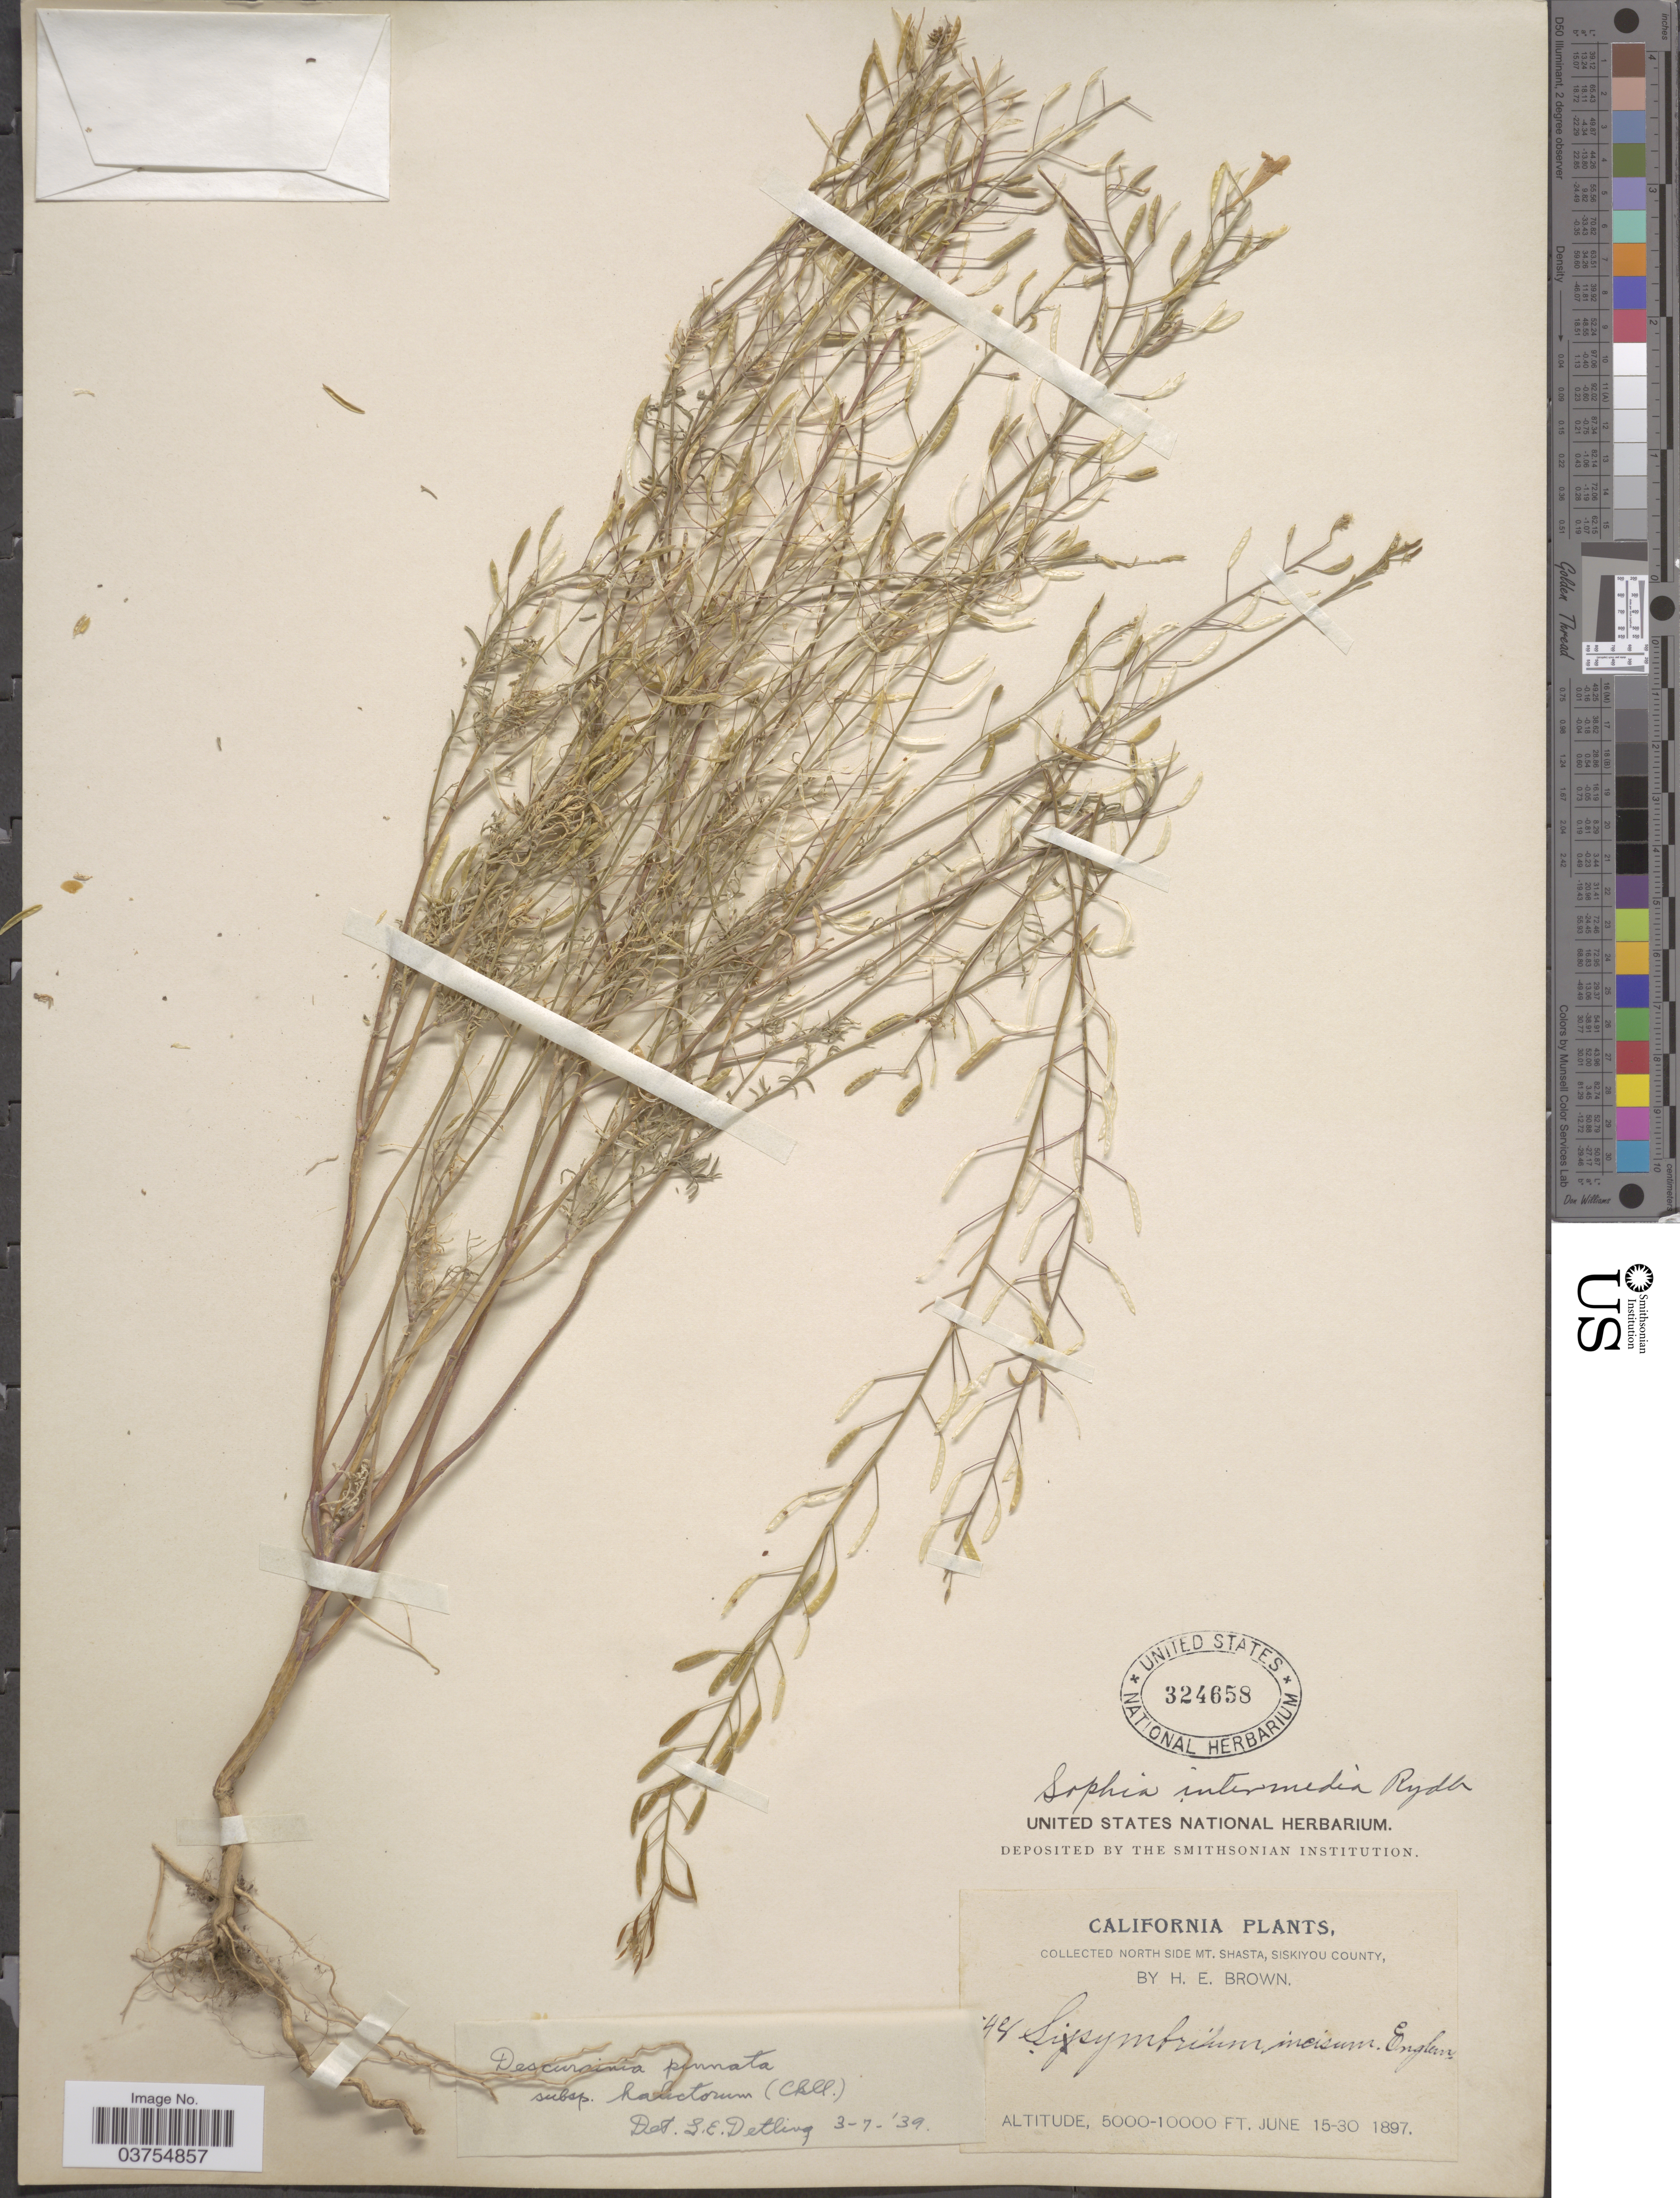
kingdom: Plantae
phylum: Tracheophyta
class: Magnoliopsida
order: Brassicales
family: Brassicaceae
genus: Descurainia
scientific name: Descurainia pinnata subsp. halictorum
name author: (Cockerell) Detling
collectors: H. E. Brown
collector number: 548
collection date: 1897-06-15/1897-06-30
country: United States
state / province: California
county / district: Siskiyou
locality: North side Mt. Shasta, Siskiyou County.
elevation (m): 1524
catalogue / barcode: US 324658